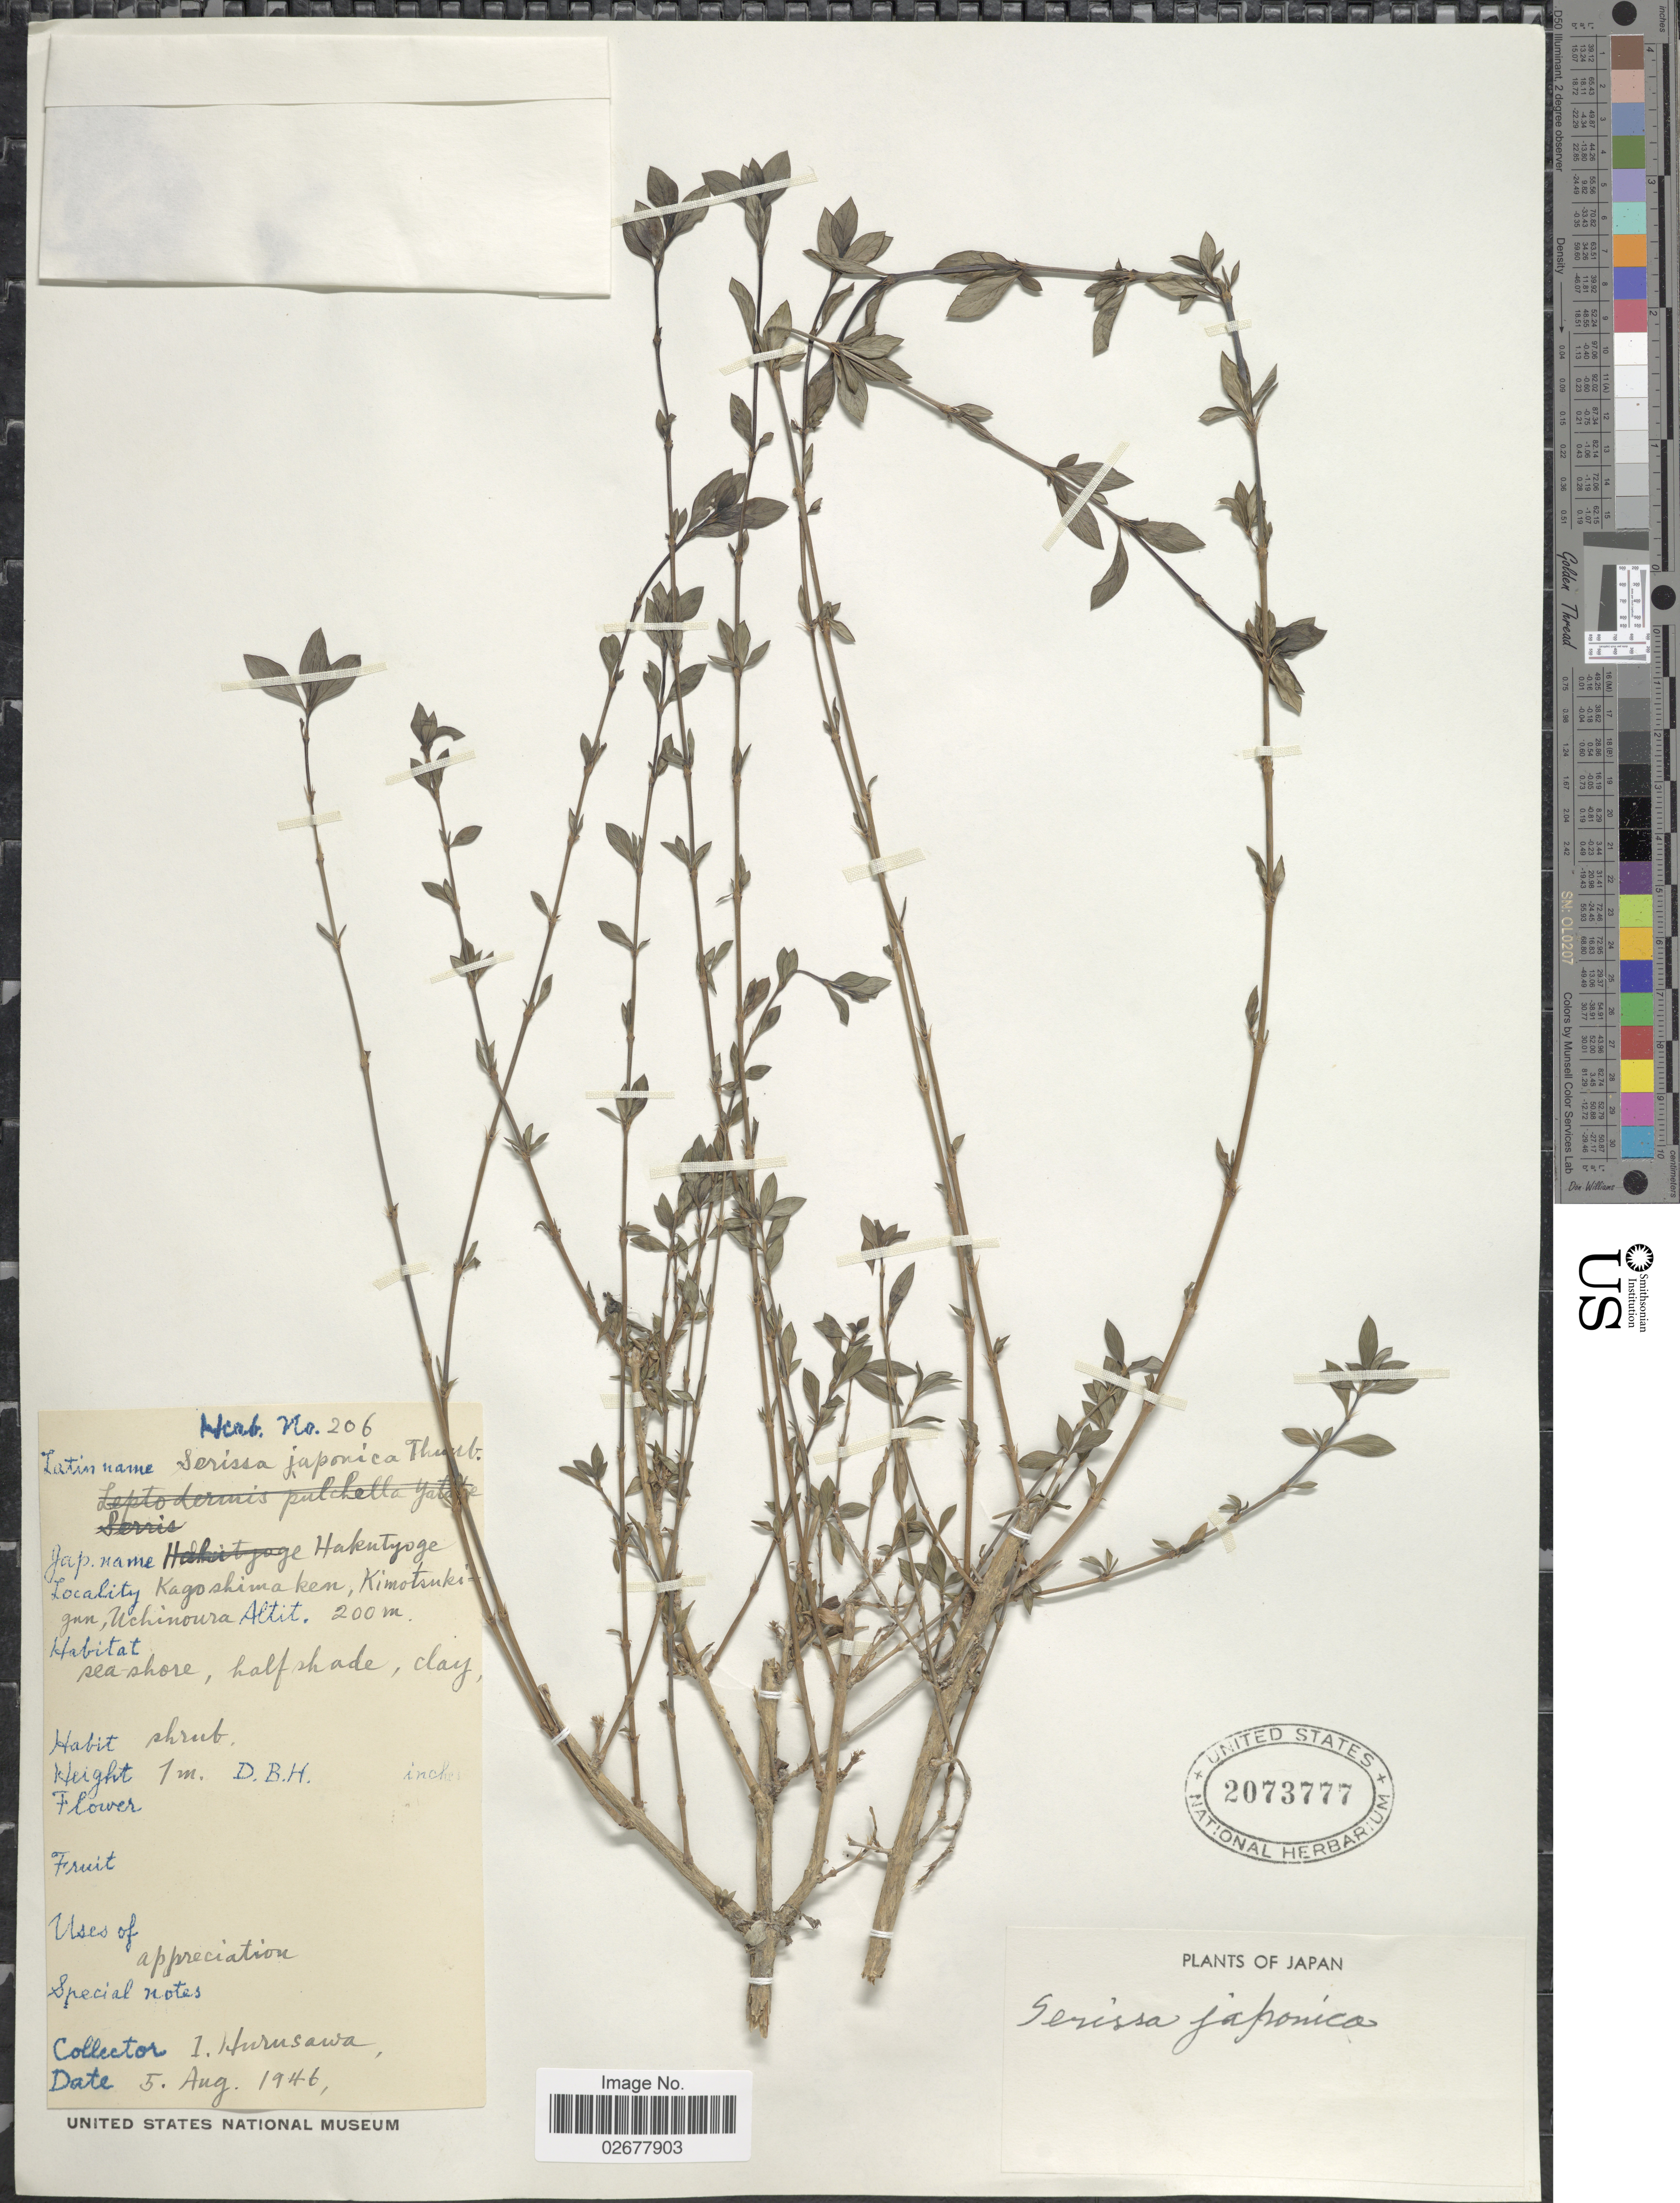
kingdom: Plantae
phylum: Tracheophyta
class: Magnoliopsida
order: Gentianales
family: Rubiaceae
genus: Serissa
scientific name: Serissa japonica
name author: (Thunb.) Thunb.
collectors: I. Hurusawa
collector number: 206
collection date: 1946-08-05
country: Japan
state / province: Kagosima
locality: Kagoshima ken, Kimotsuki-gun, Uchinoura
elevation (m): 200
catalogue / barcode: US 2073777